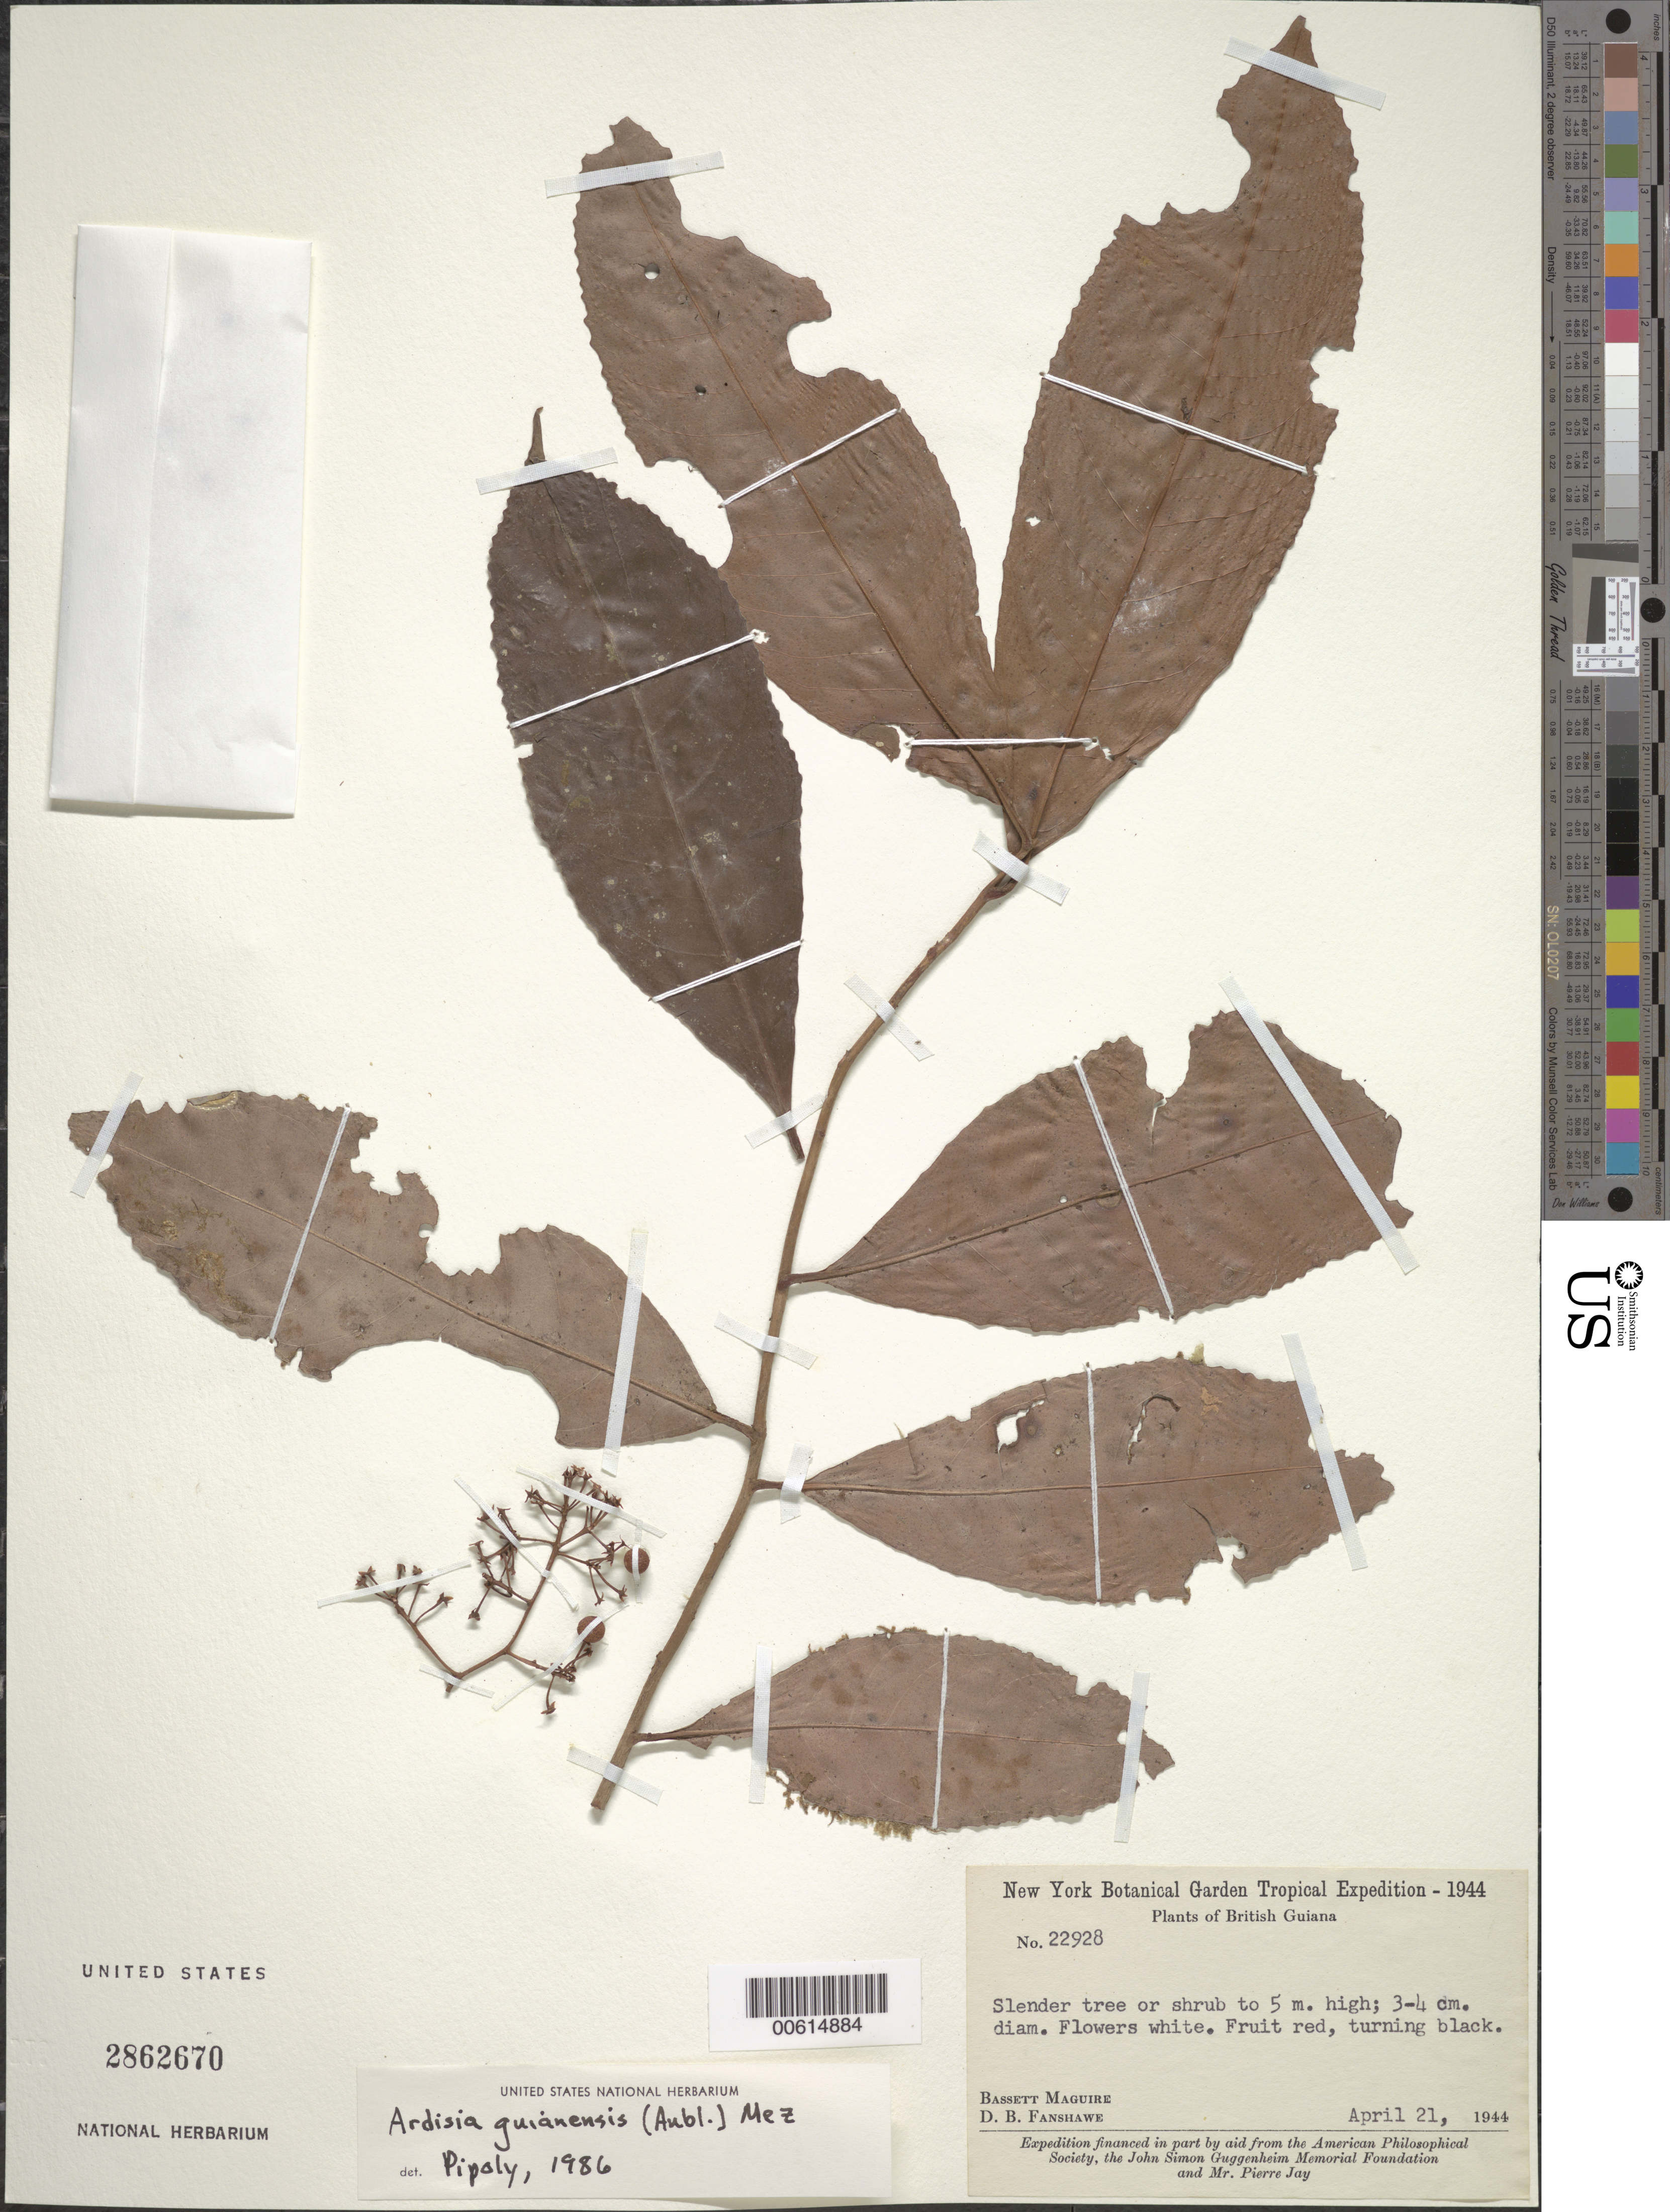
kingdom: Plantae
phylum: Tracheophyta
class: Magnoliopsida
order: Ericales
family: Primulaceae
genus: Ardisia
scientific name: Ardisia guianensis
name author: (Aubl.) Mez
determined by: Pipoly, J. J., III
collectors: B. Maguire & D. B. Fanshawe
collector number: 22928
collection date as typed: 21-Apr-44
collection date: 1944-04-21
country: Guyana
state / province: Essequibo Isl-W. Demerara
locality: Kamuni Creek, Groete Creek, Essequibo River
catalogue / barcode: US 2862670